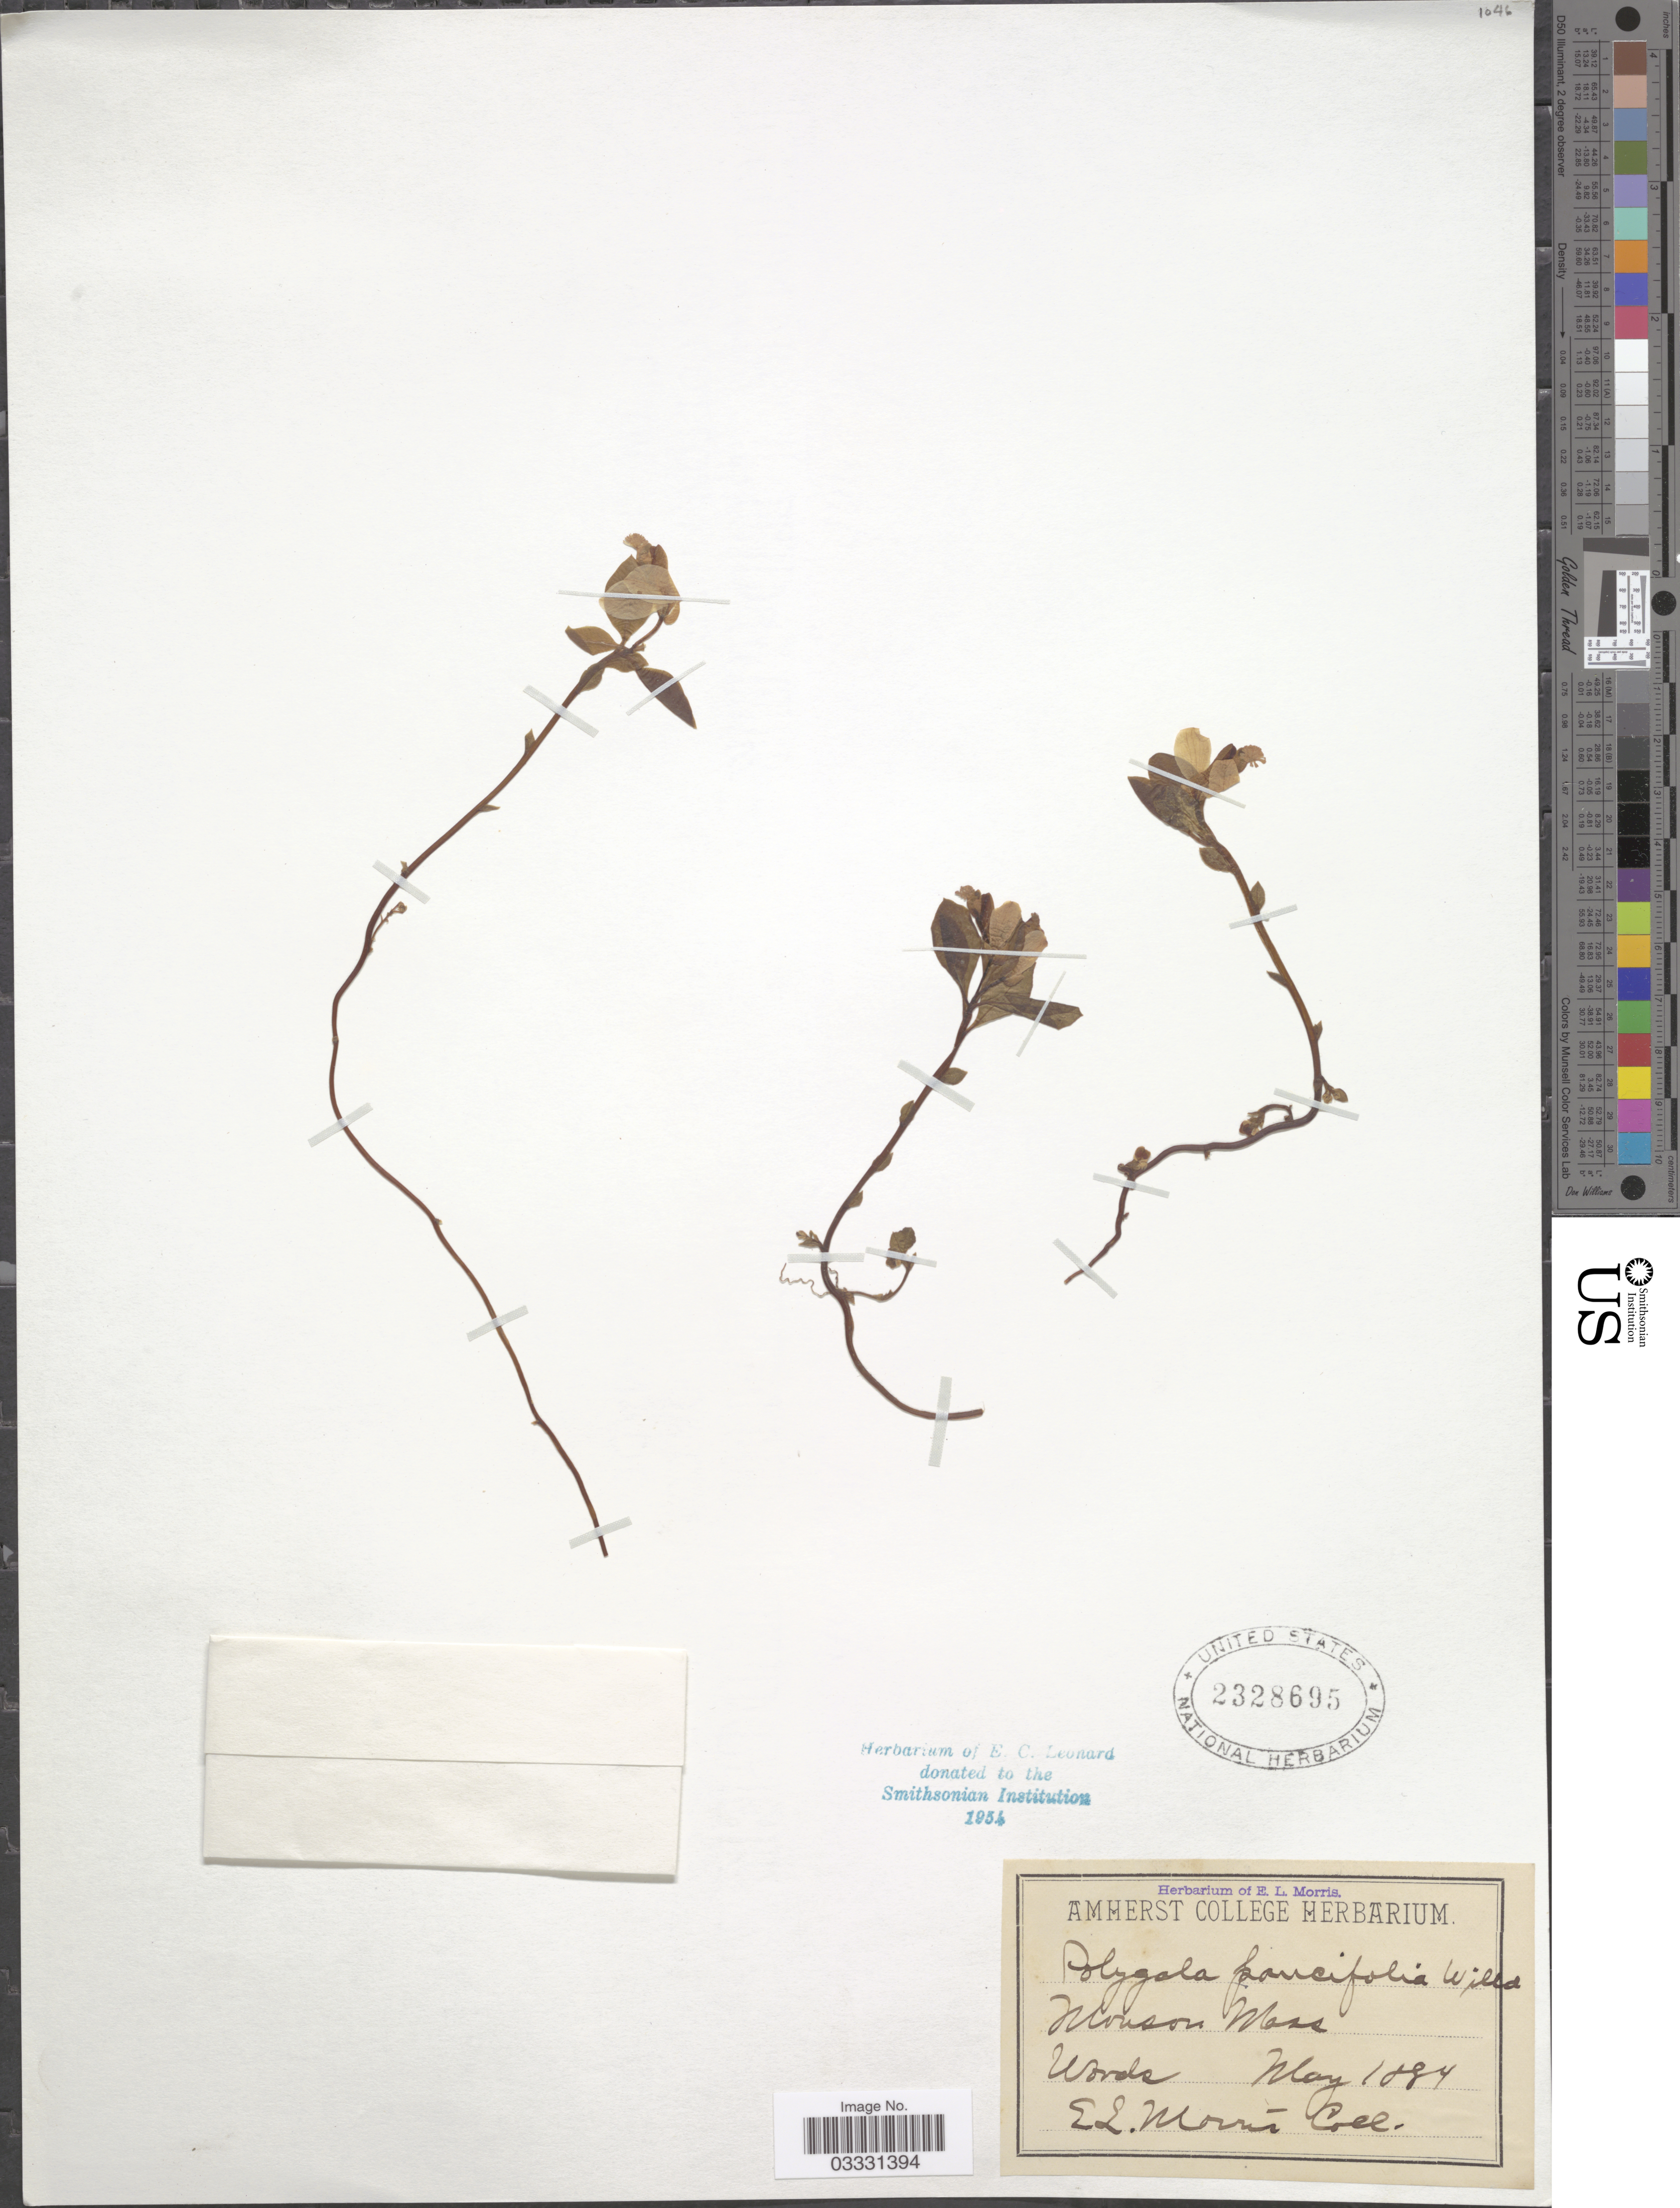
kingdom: Plantae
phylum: Tracheophyta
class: Magnoliopsida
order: Fabales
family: Polygalaceae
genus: Polygaloides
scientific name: Polygaloides paucifolia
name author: (Willd.) J.R. Abbott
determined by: Strong, Mark T., (BOT), Smithsonian Institution - National Museum of Natural History (UNITED STATES)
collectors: E. Morris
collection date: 1884-05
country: United States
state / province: Massachusetts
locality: Monson.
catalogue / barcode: US 2328695